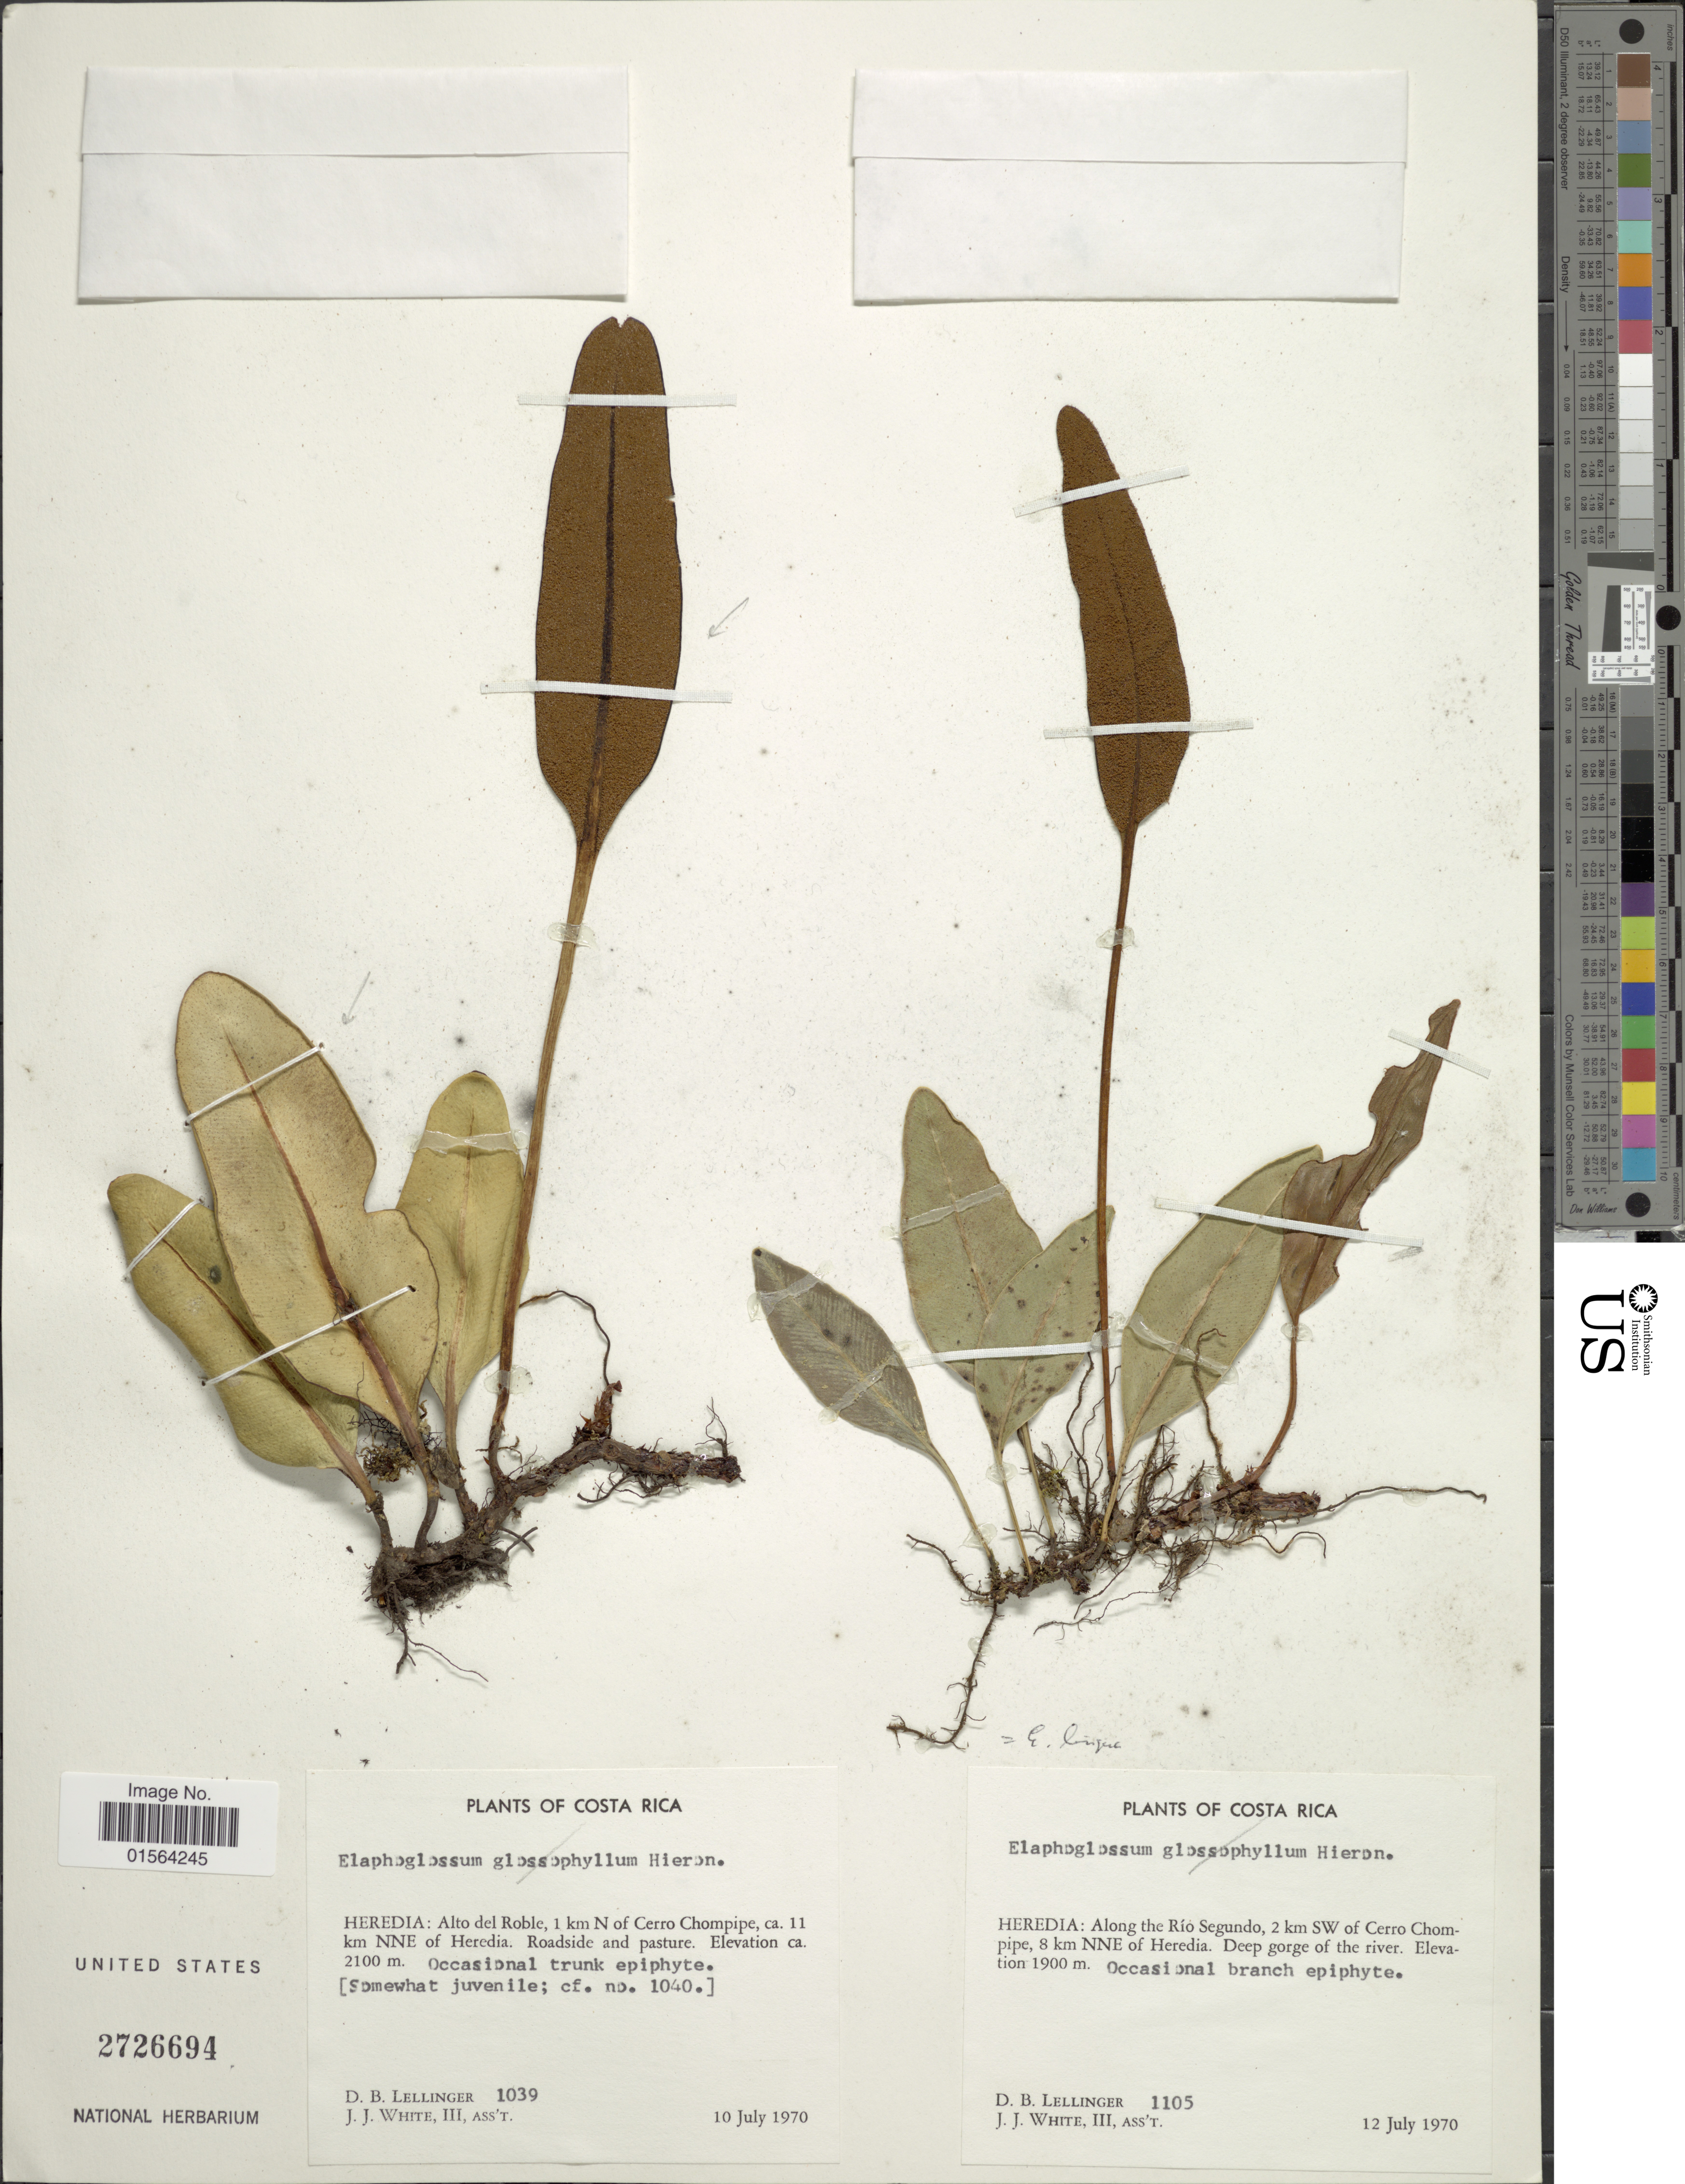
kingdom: Plantae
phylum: Tracheophyta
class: Polypodiopsida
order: Polypodiales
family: Dryopteridaceae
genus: Elaphoglossum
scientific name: Elaphoglossum lingua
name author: (C. Presl) Brack.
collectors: D. B. Lellinger & J. J. White III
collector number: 1105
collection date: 1970-07-12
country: Costa Rica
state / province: Heredia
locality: Heredia: along the Rio Segundo, 2 km SW of Cerro Chompipe, 8 km NNE of Heredia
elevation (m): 1900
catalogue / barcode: US 2726694-2